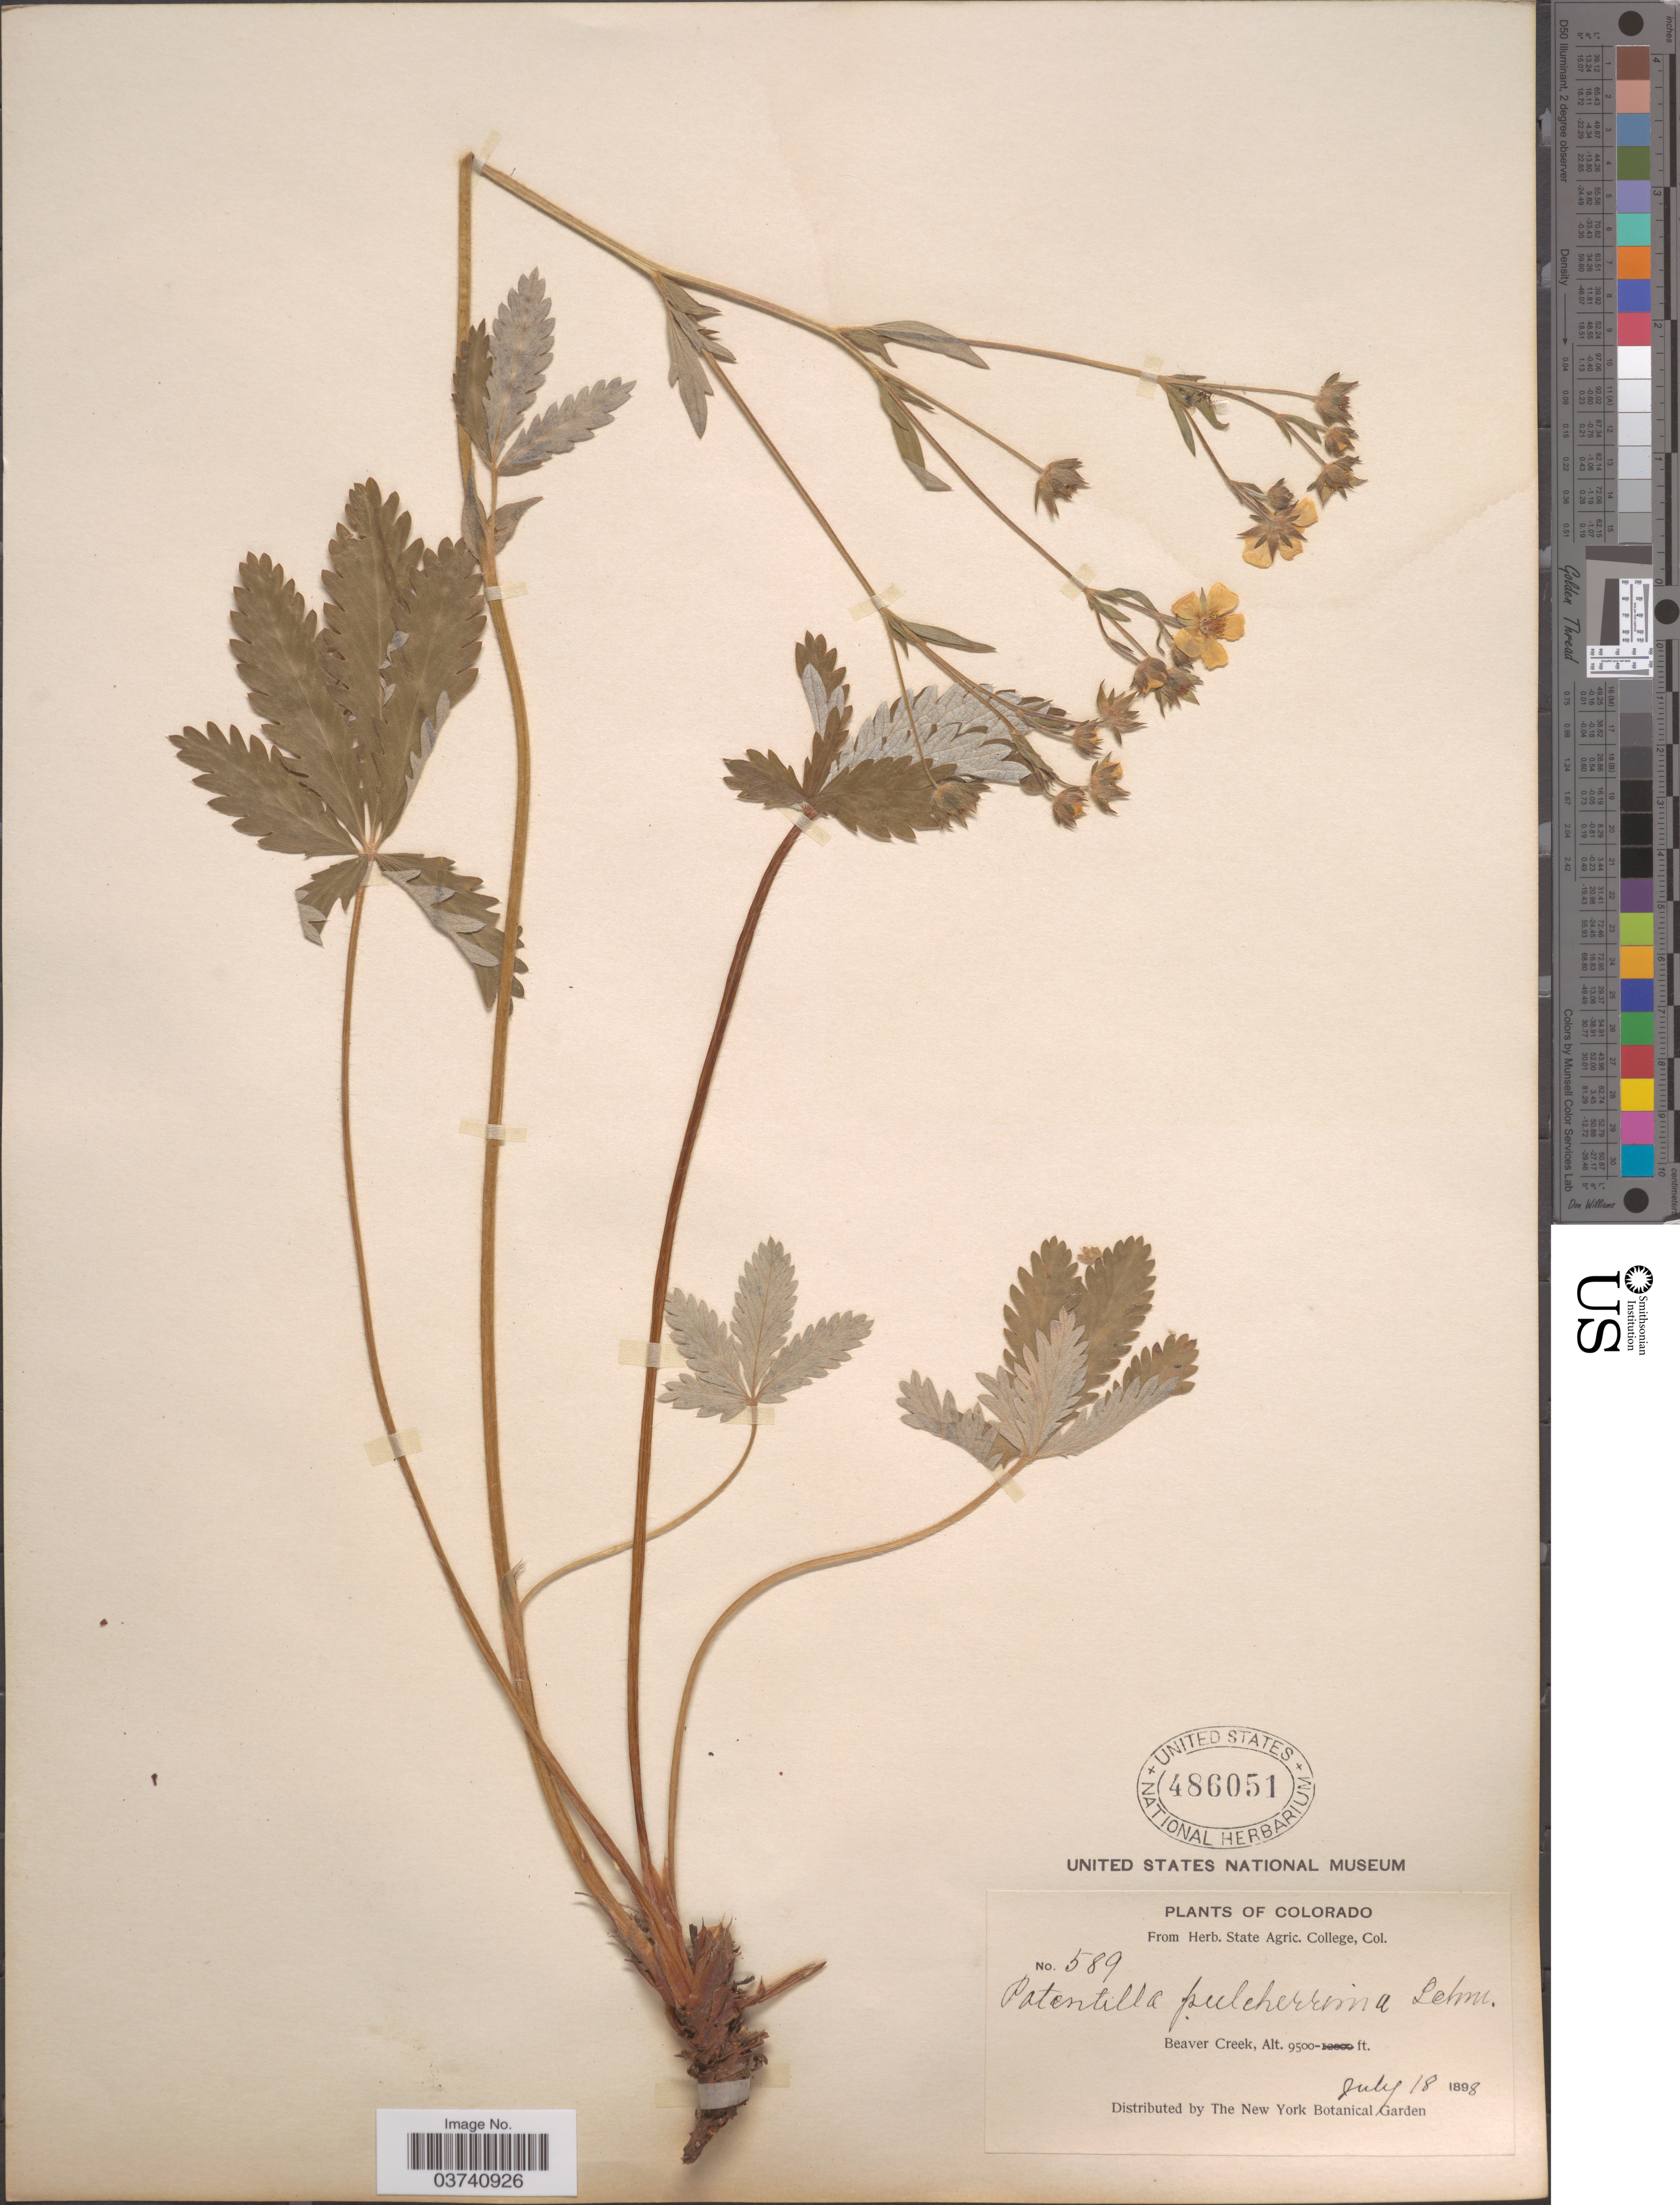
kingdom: Plantae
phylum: Tracheophyta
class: Magnoliopsida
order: Rosales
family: Rosaceae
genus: Potentilla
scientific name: Potentilla pulcherrima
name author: Lehm.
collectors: ex herb. State Agric. College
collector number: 589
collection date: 1898-07-18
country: United States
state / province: Colorado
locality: Beaver Creek.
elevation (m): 2896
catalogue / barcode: US 486051